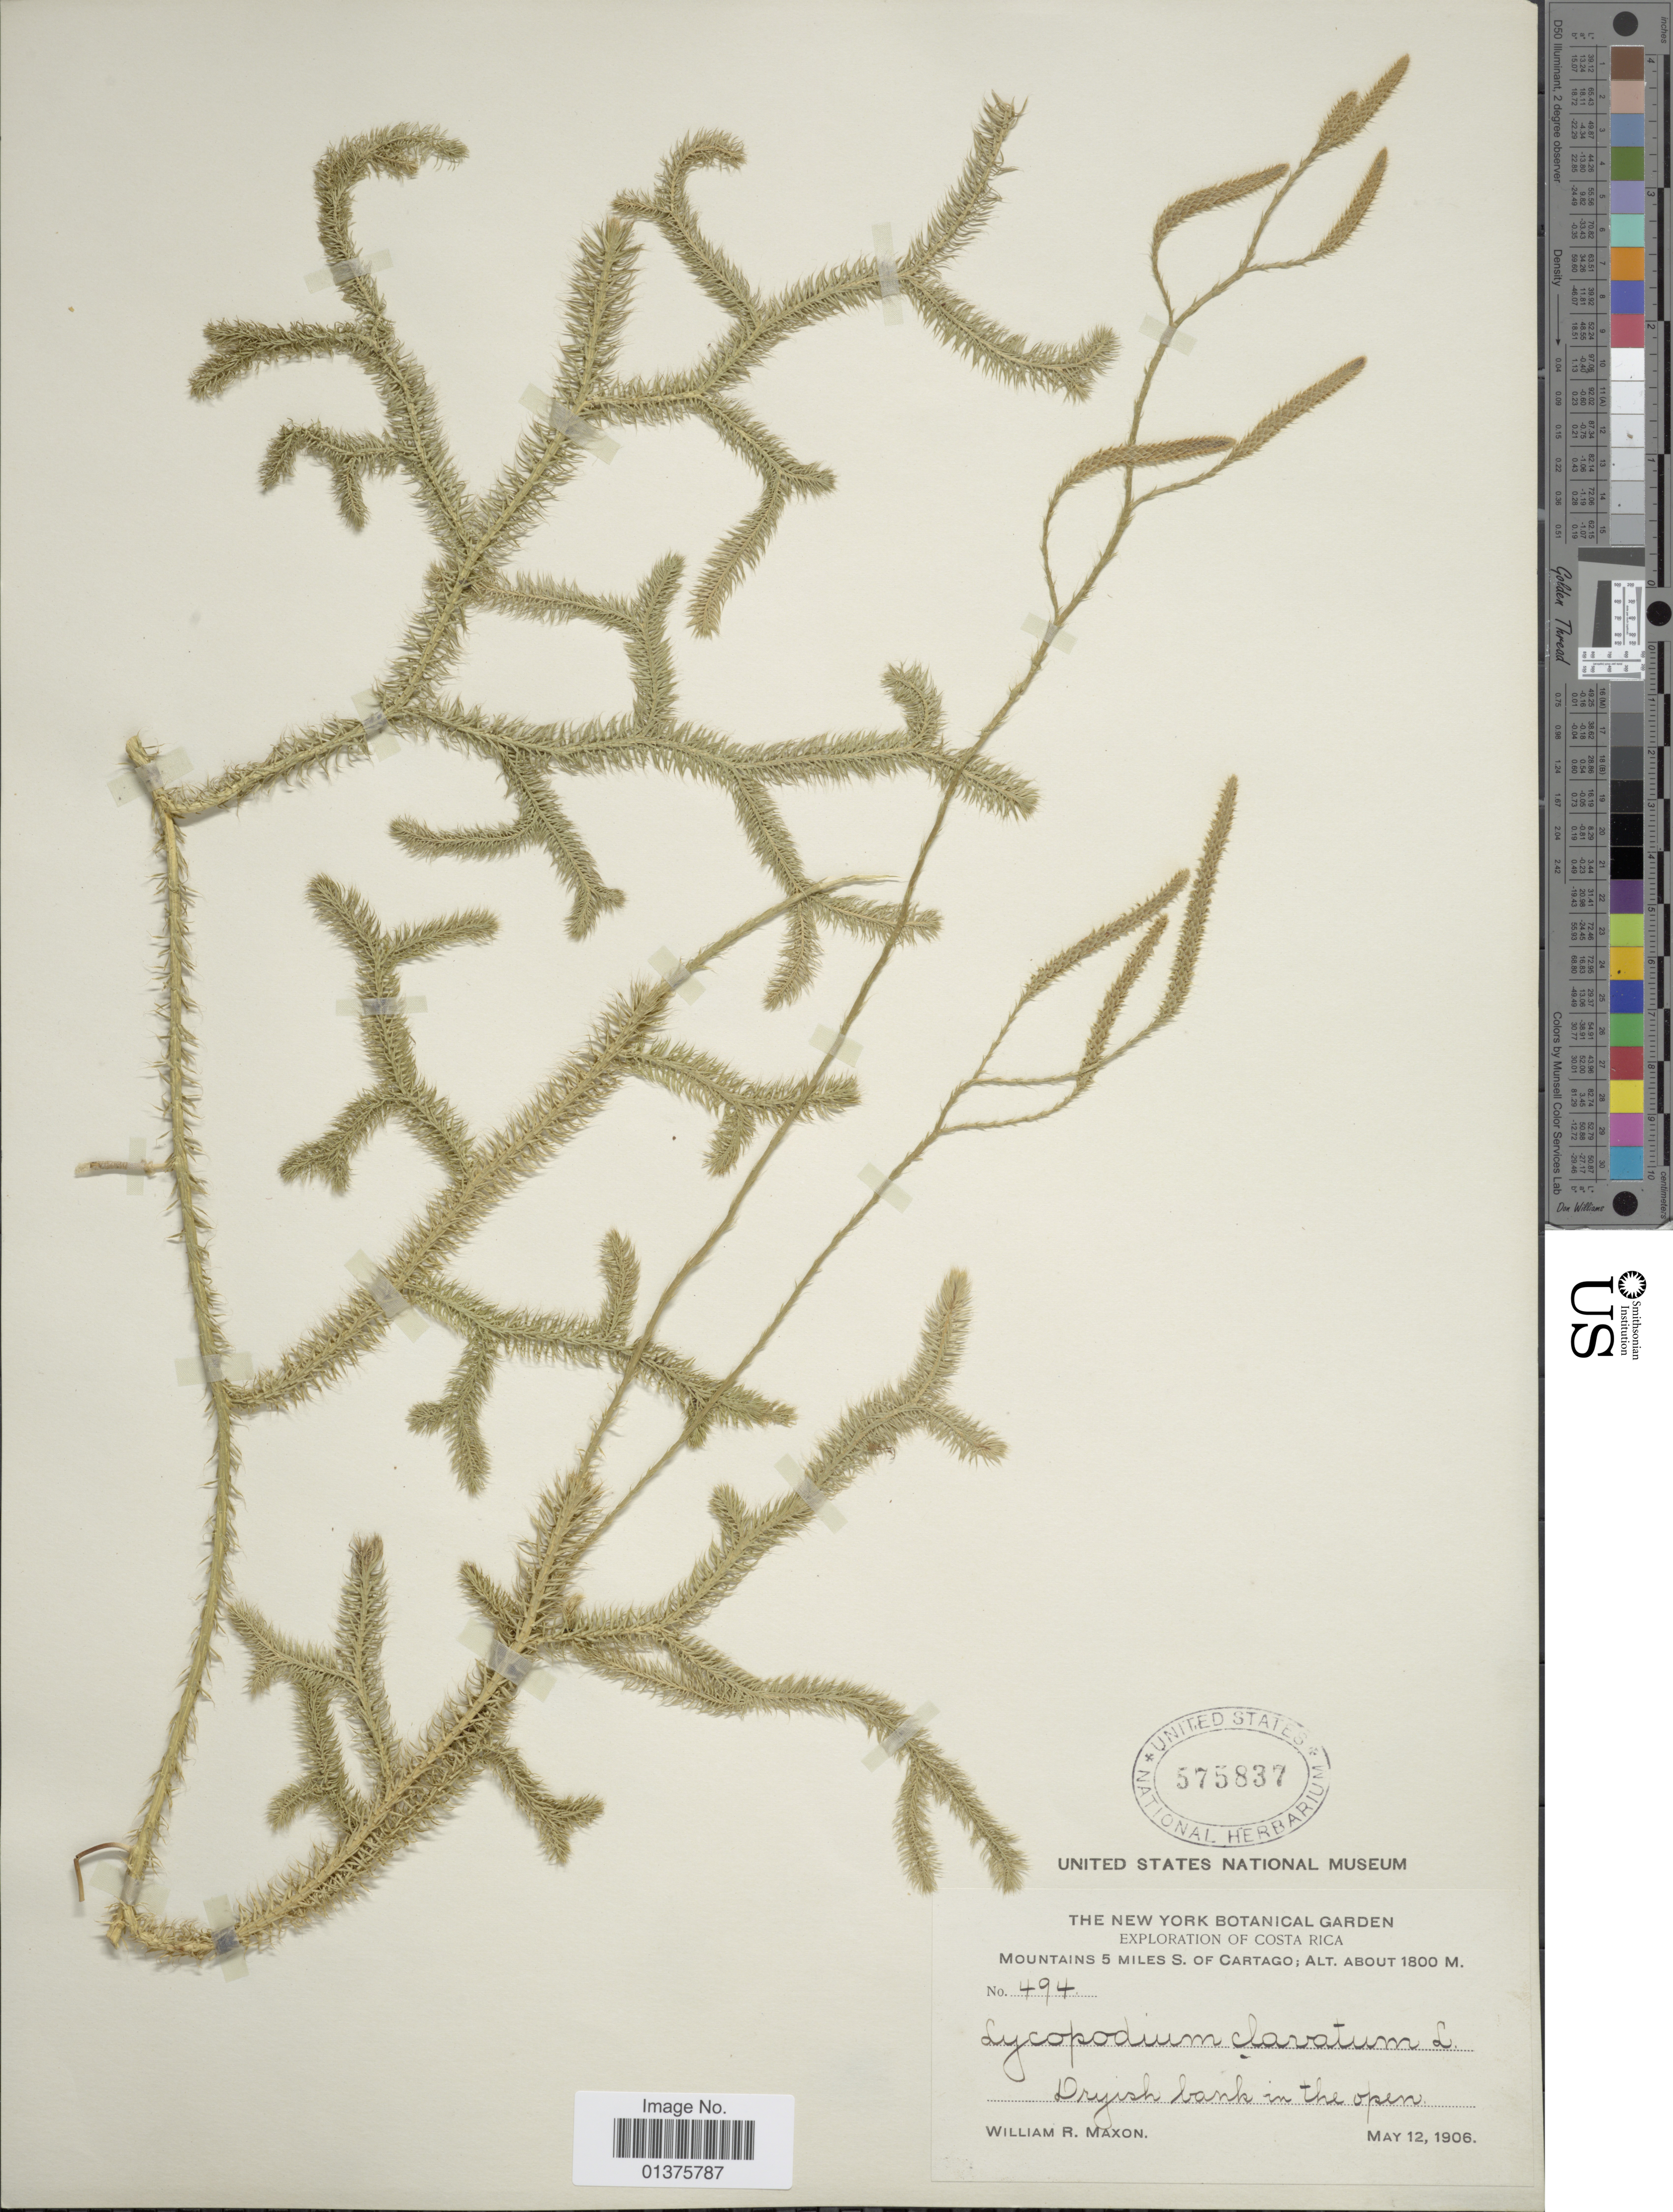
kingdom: Plantae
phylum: Tracheophyta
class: Lycopodiopsida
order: Lycopodiales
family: Lycopodiaceae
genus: Lycopodium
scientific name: Lycopodium clavatum var. aristatum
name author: (Humb. & Bonpl. ex Willd.) Spring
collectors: W. R. Maxon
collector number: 494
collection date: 1906-05-12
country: Costa Rica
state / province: Cartago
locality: Mountains 5 miles S. of Cartago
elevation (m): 1800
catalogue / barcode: US 575837